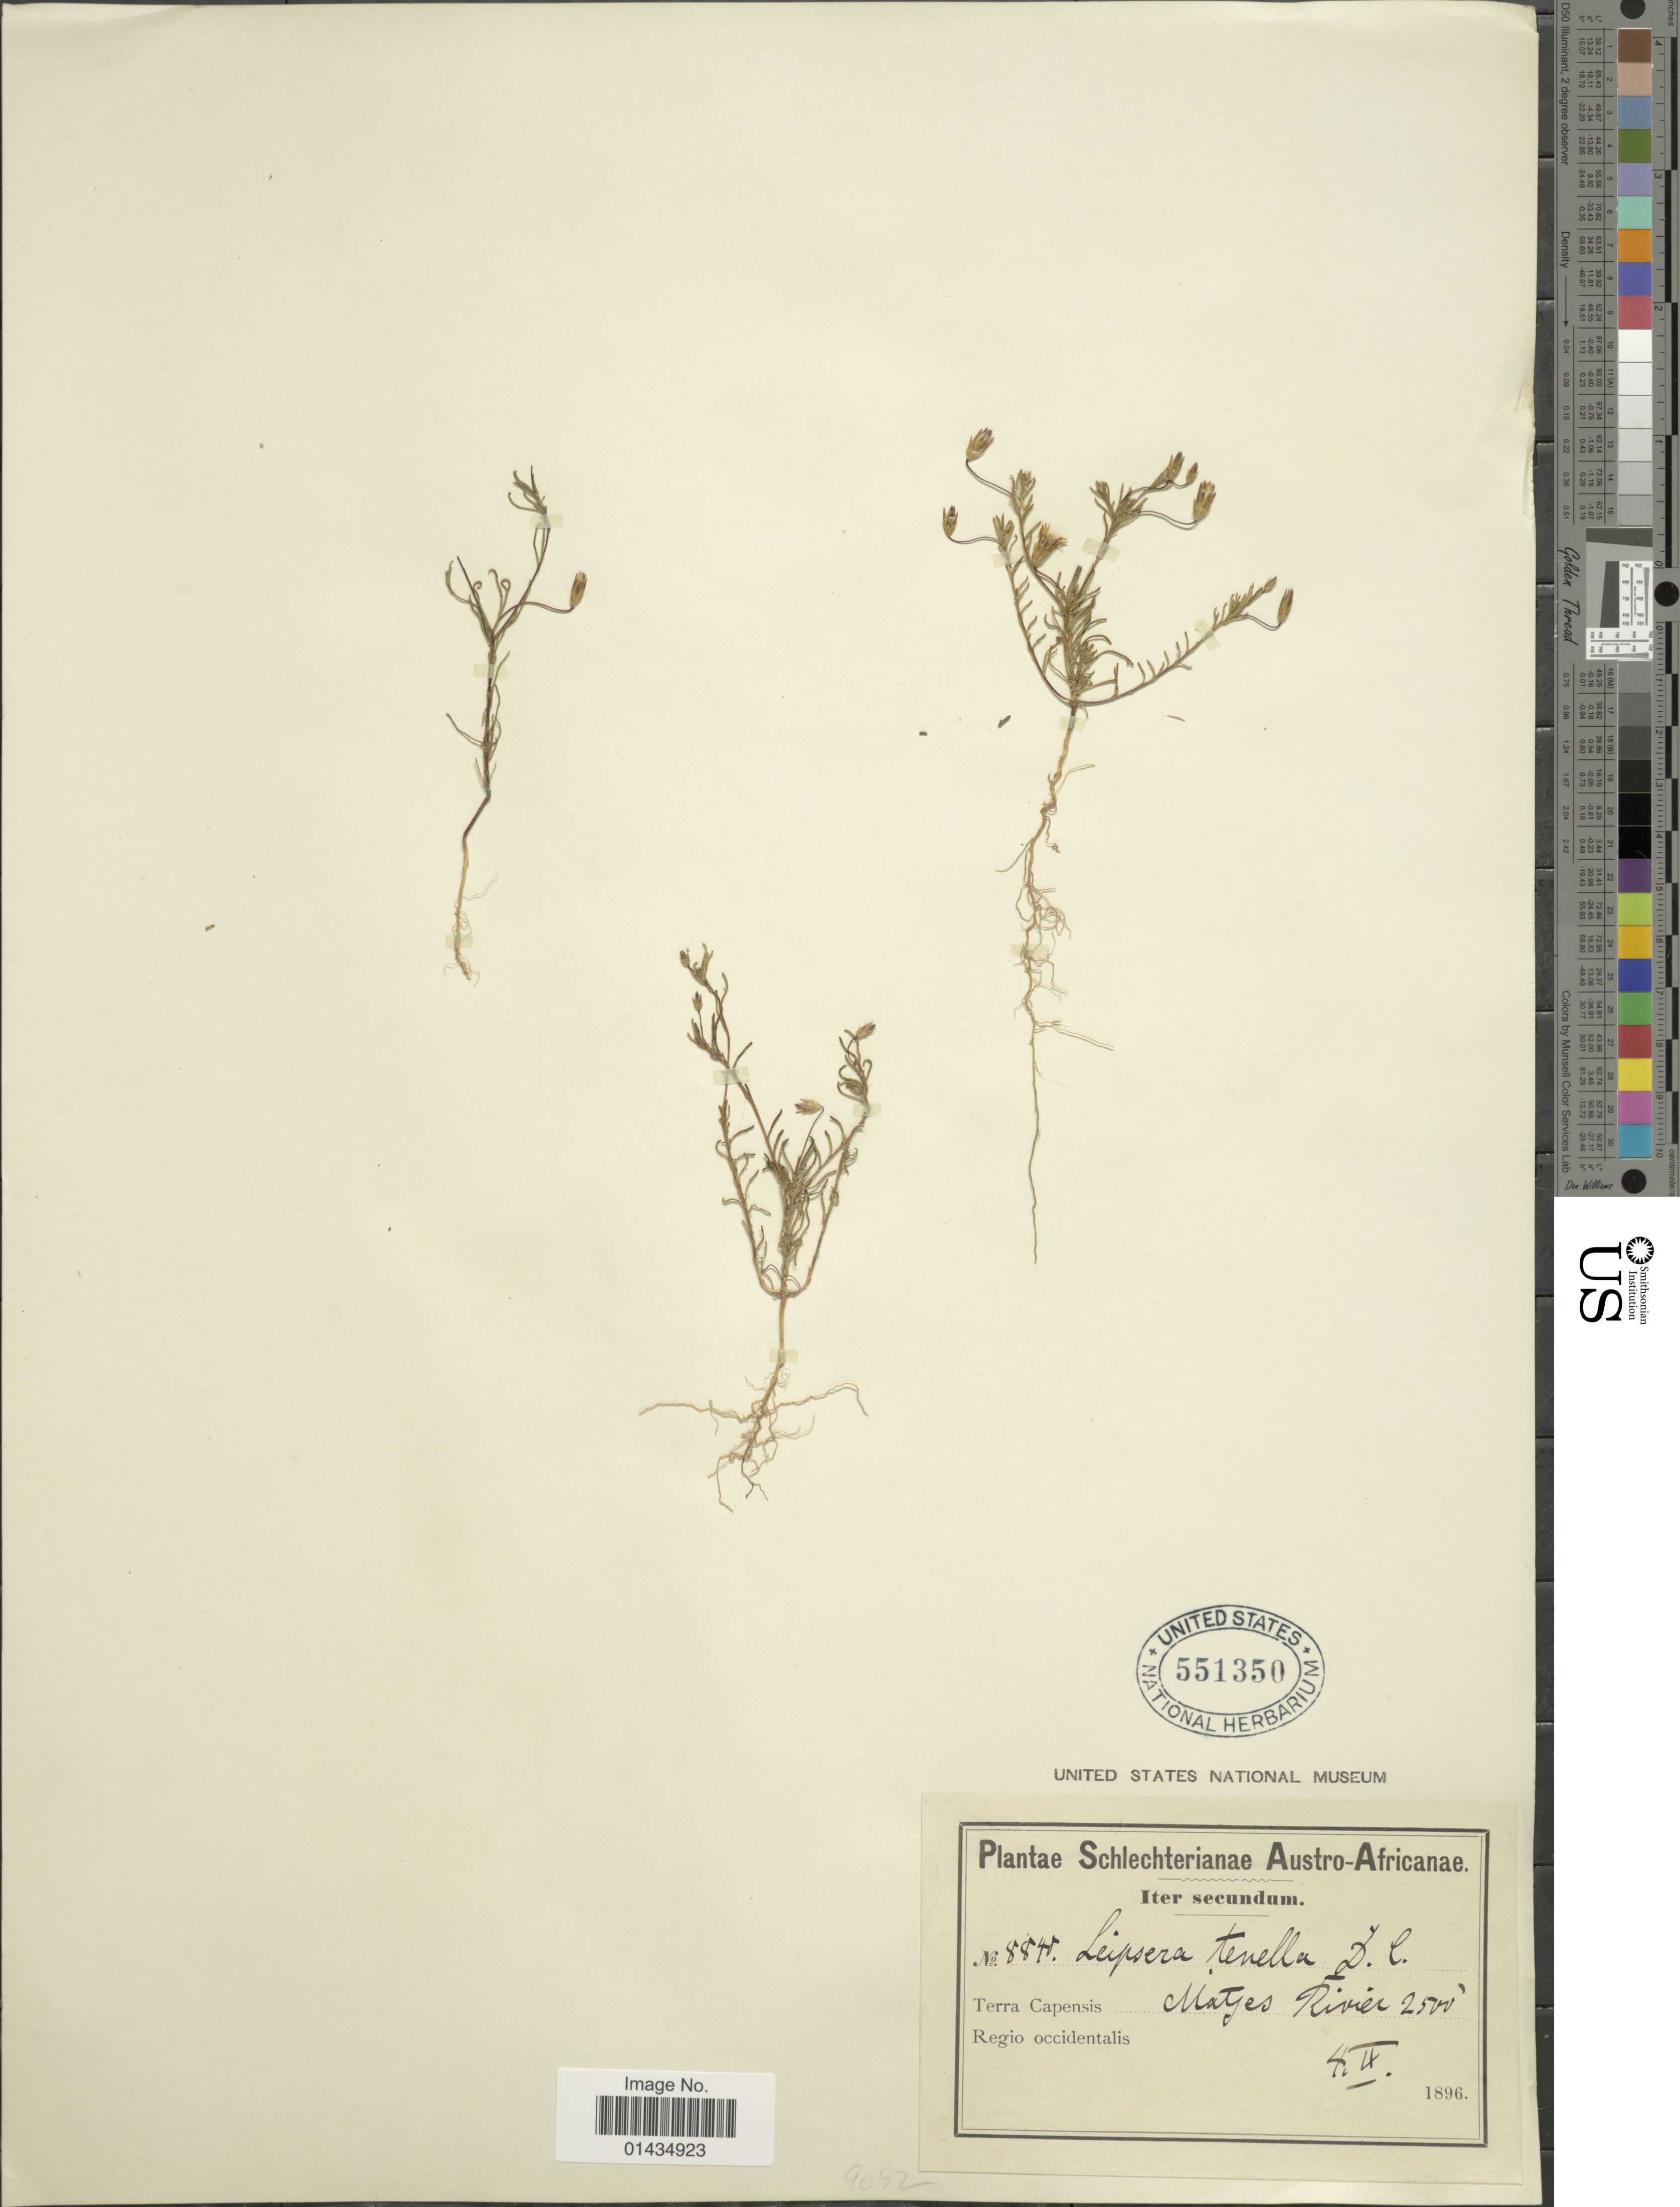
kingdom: Plantae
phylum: Tracheophyta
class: Magnoliopsida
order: Asterales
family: Asteraceae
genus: Leysera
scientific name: Leysera tenella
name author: DC.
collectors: Schlechter, --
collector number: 8840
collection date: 1896-09-04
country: South Africa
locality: Austro-Africanae, Tera Capensis Matjes Rivier, regio occidentalis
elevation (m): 762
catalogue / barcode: US 551350